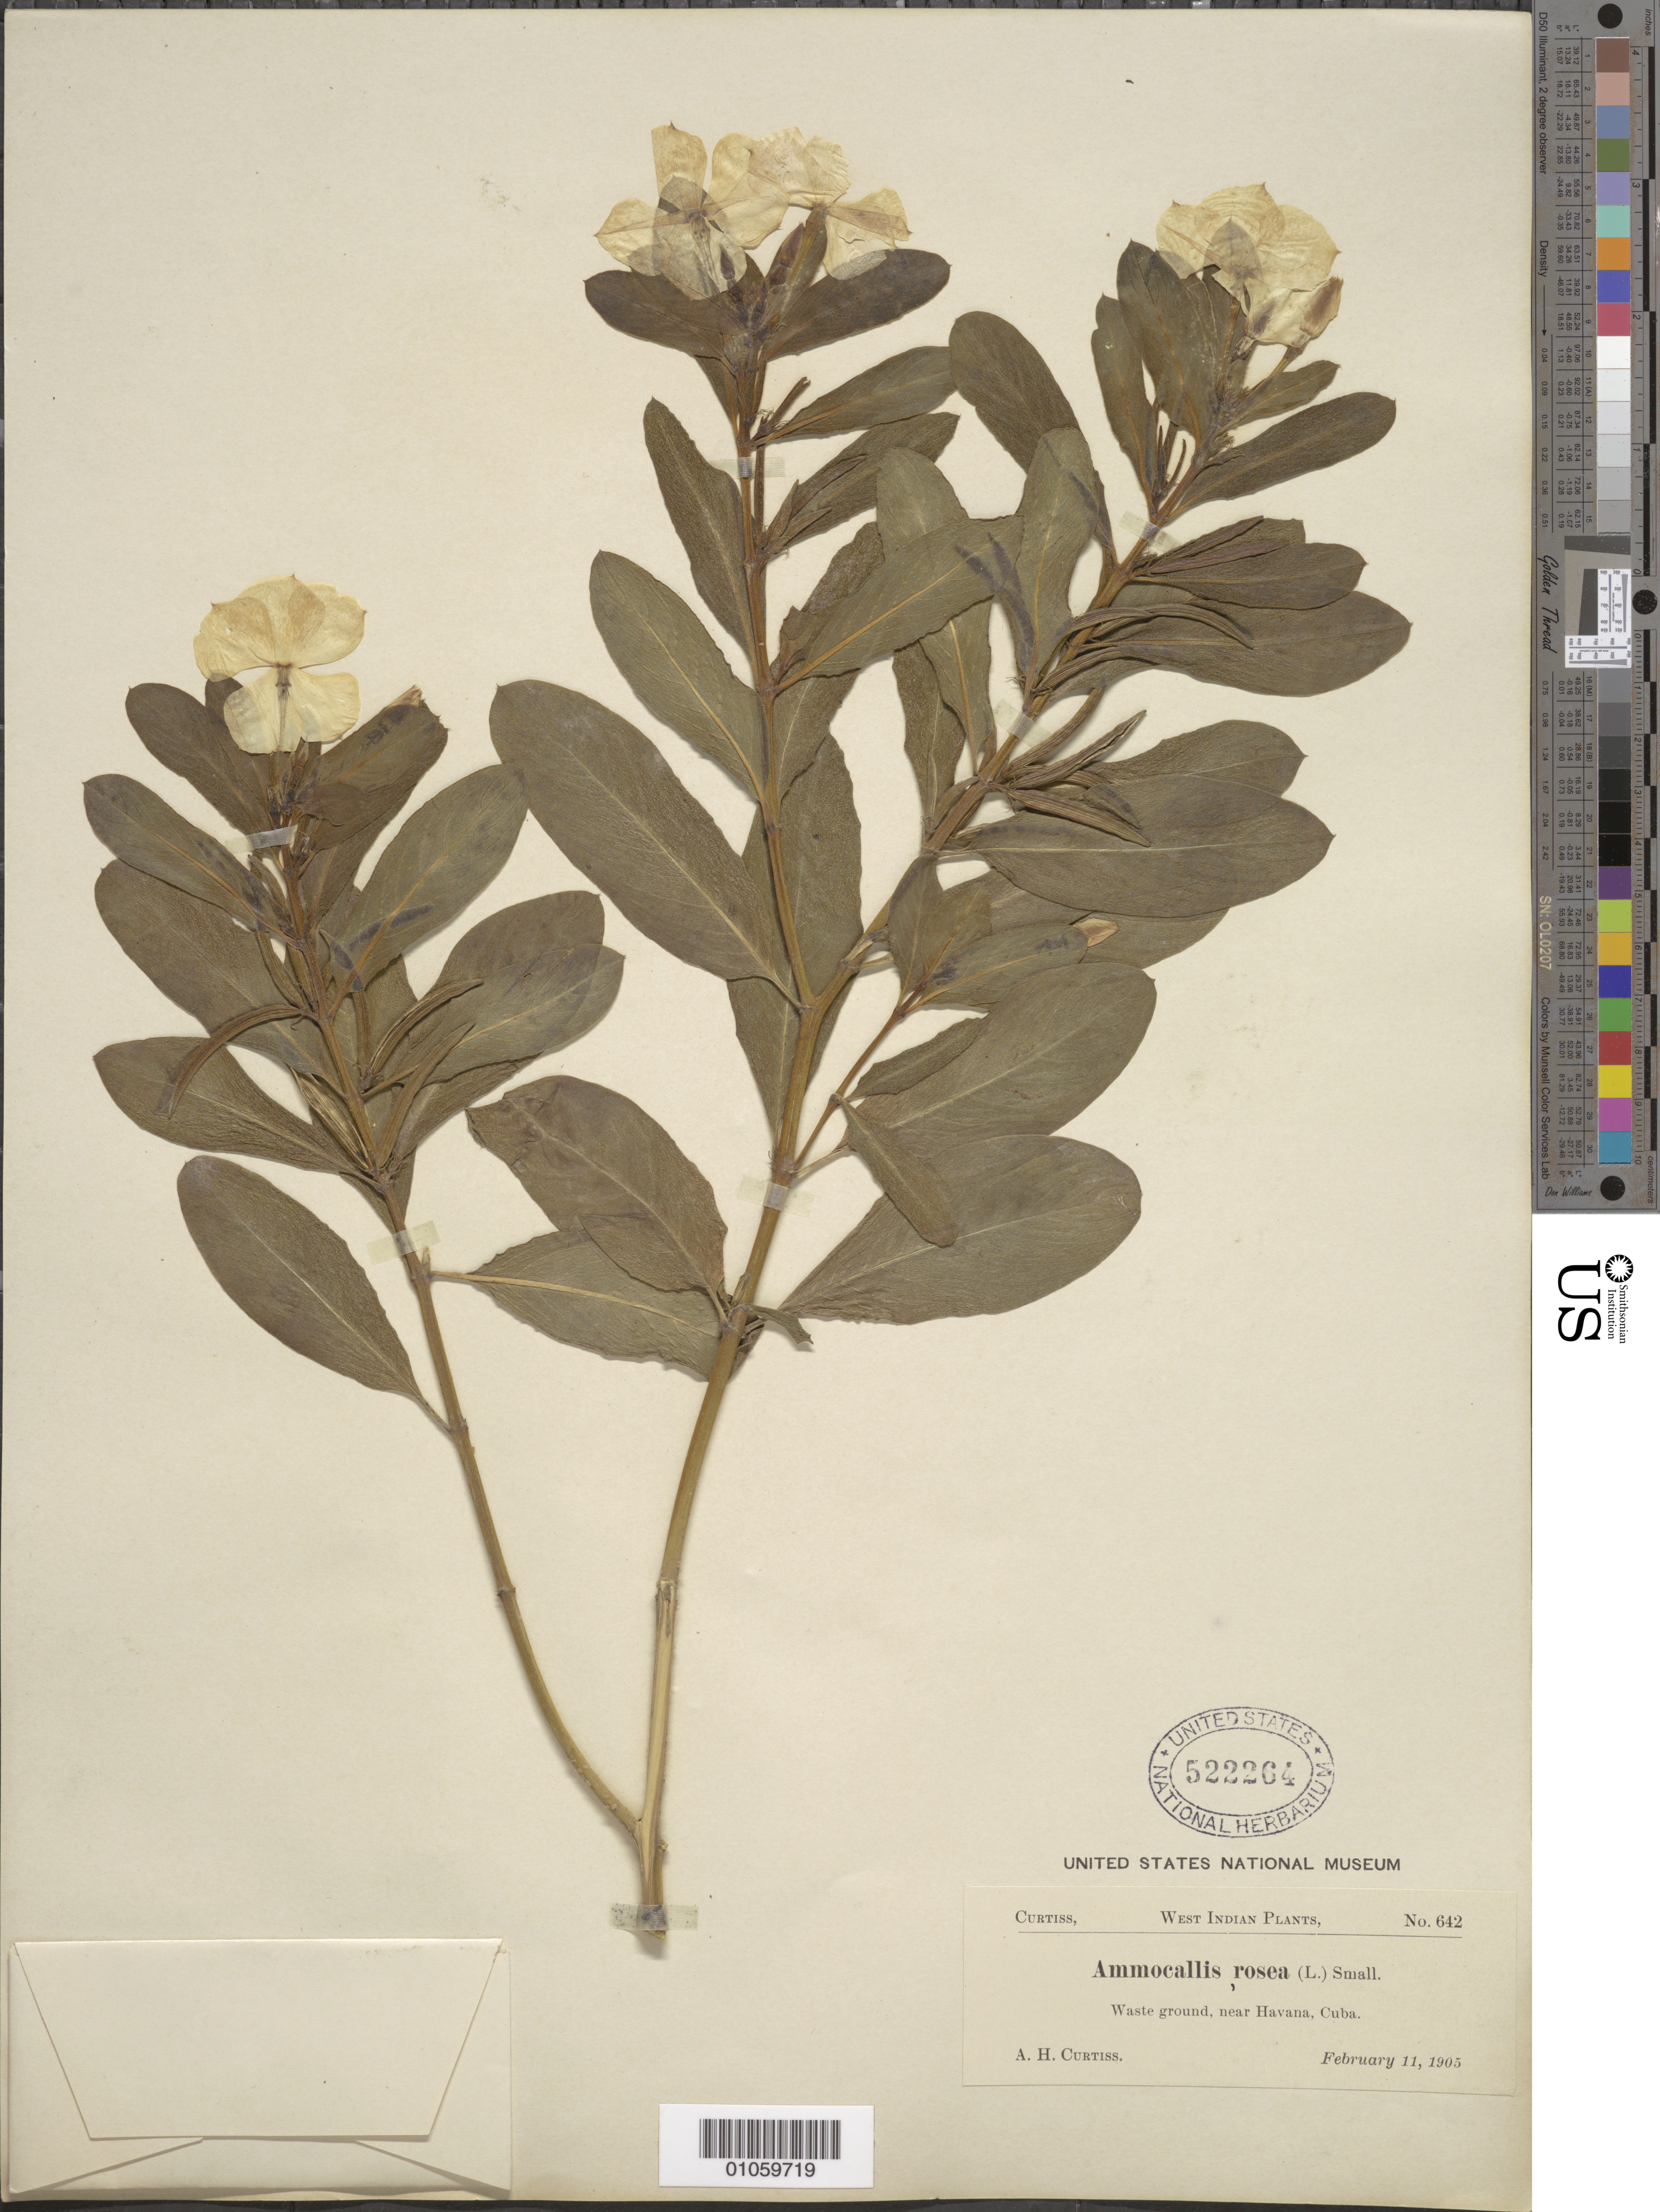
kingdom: Plantae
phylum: Tracheophyta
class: Magnoliopsida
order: Gentianales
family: Apocynaceae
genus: Lochnera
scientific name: Lochnera rosea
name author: (L.) Rchb. ex Endl.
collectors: A. H. Curtiss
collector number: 642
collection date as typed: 11 Feb 1905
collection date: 1905-02-11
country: Cuba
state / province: La Habana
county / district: Madruga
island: Cuba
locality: Near Havana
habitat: Waste ground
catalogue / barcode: US 522264